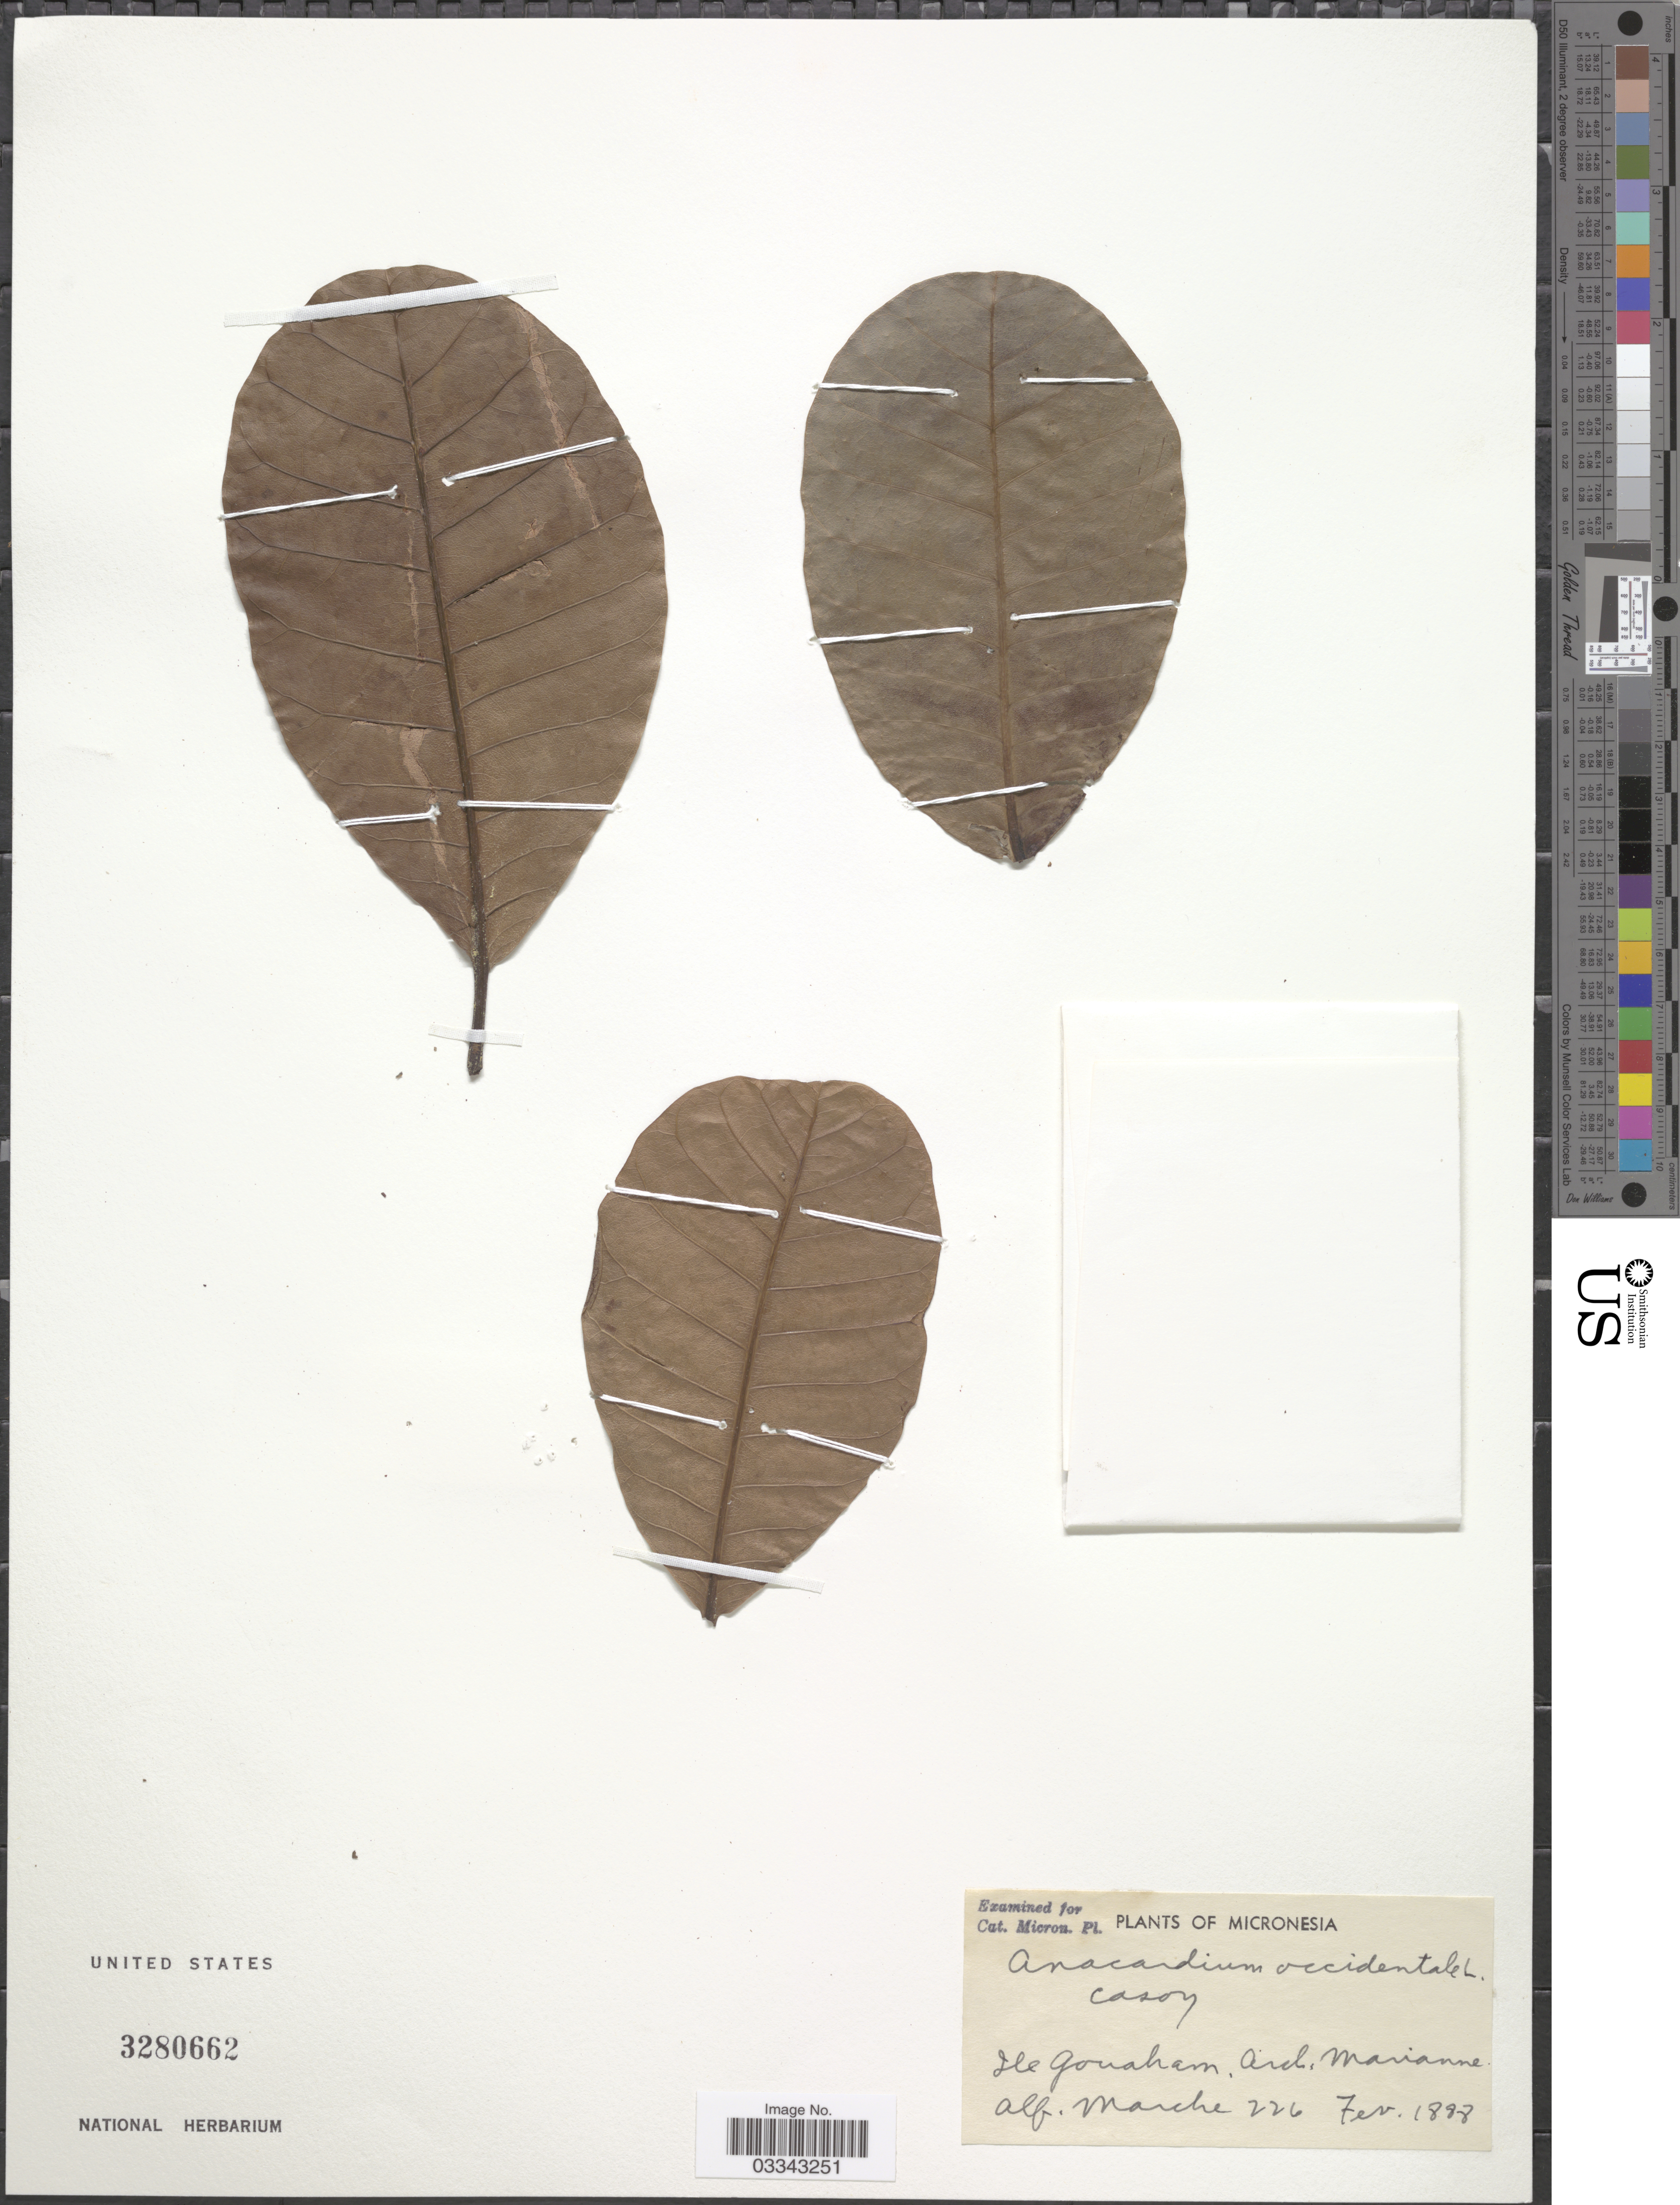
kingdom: Plantae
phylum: Tracheophyta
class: Magnoliopsida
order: Sapindales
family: Anacardiaceae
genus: Anacardium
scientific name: Anacardium occidentale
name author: L.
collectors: A. Marche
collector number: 226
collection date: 1888-02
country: Guam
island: Guam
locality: Micronesia. Ile Gouaham, Arch. [interpreted] Marianne.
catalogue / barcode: US 3280662